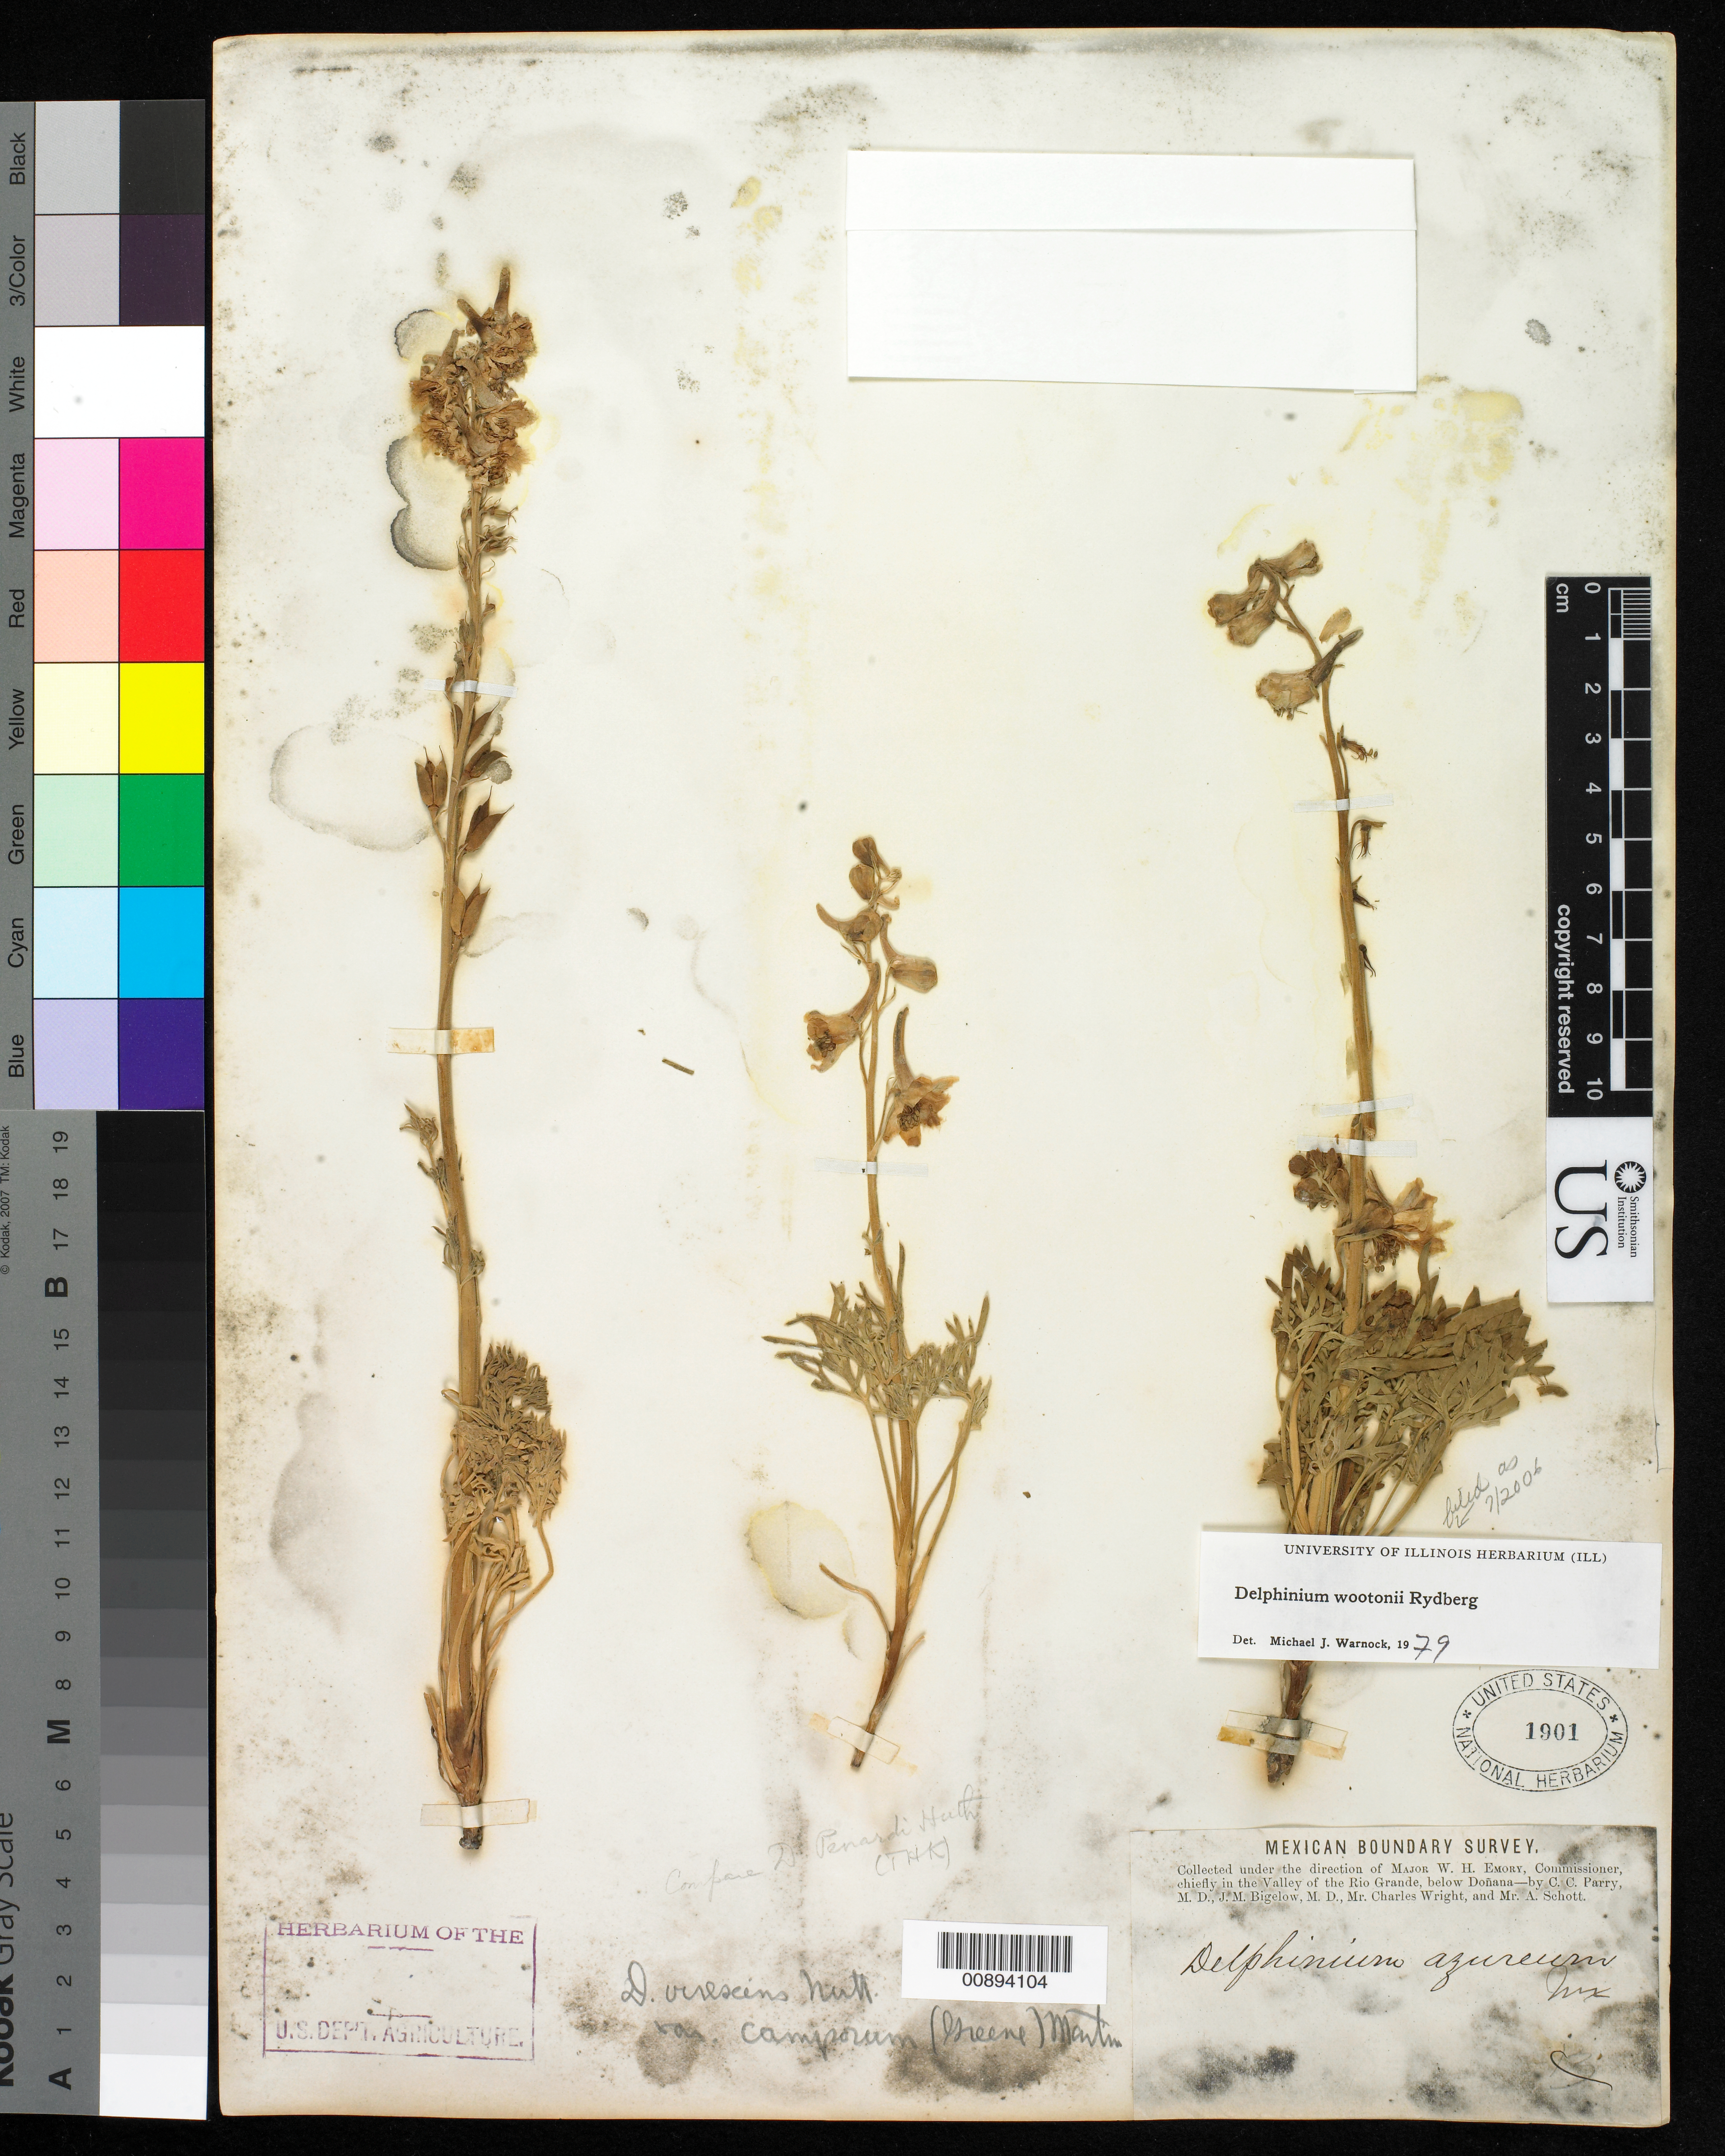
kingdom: Plantae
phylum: Tracheophyta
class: Magnoliopsida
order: Ranunculales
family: Ranunculaceae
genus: Delphinium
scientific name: Delphinium wootonii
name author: Rydb.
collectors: C. C. Parry, J. M. Bigelow, C. Wright & A. C. V. Schott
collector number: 13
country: United States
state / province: New Mexico / Texas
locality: Valley of the Rio Grande, below Doñana.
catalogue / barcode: US 1901